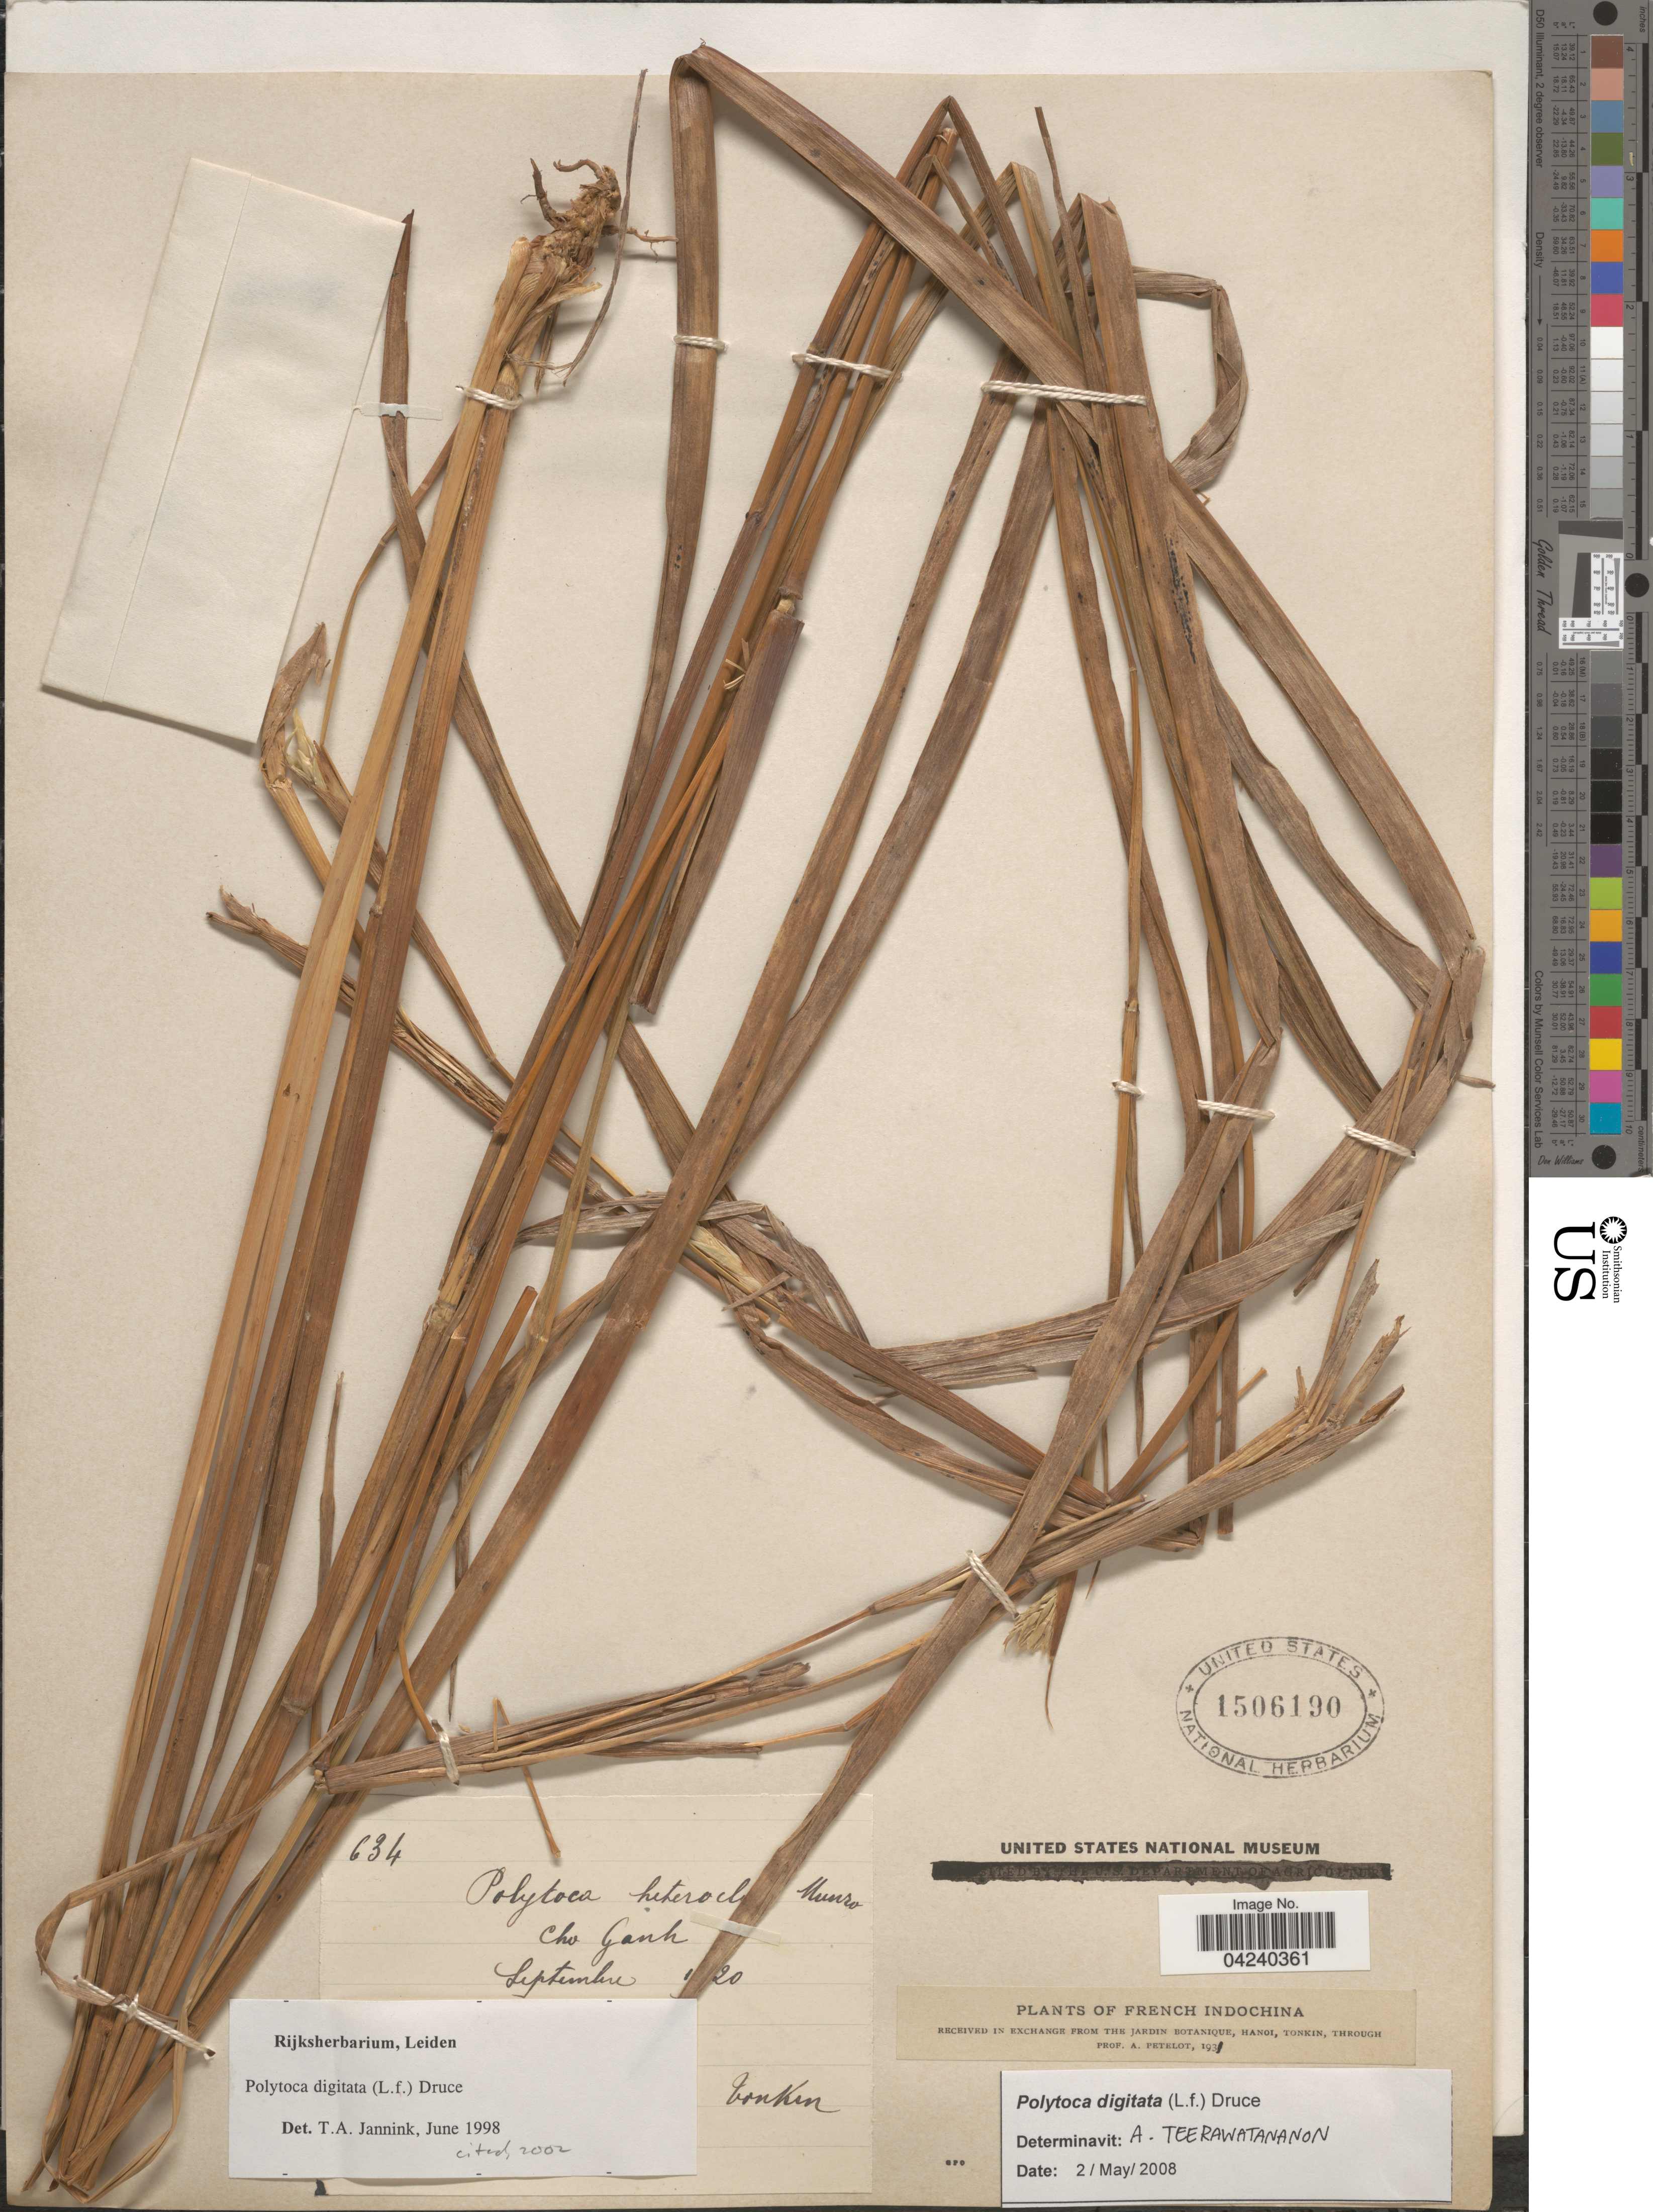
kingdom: Plantae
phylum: Tracheophyta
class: Liliopsida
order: Poales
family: Poaceae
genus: Polytoca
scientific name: Polytoca digitata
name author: (L. f.) Druce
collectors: A. Petelot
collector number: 634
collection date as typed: Septembre 1!20.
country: Vietnam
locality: Cho Ganh. Tonkin. French Indochina.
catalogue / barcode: US 1506190